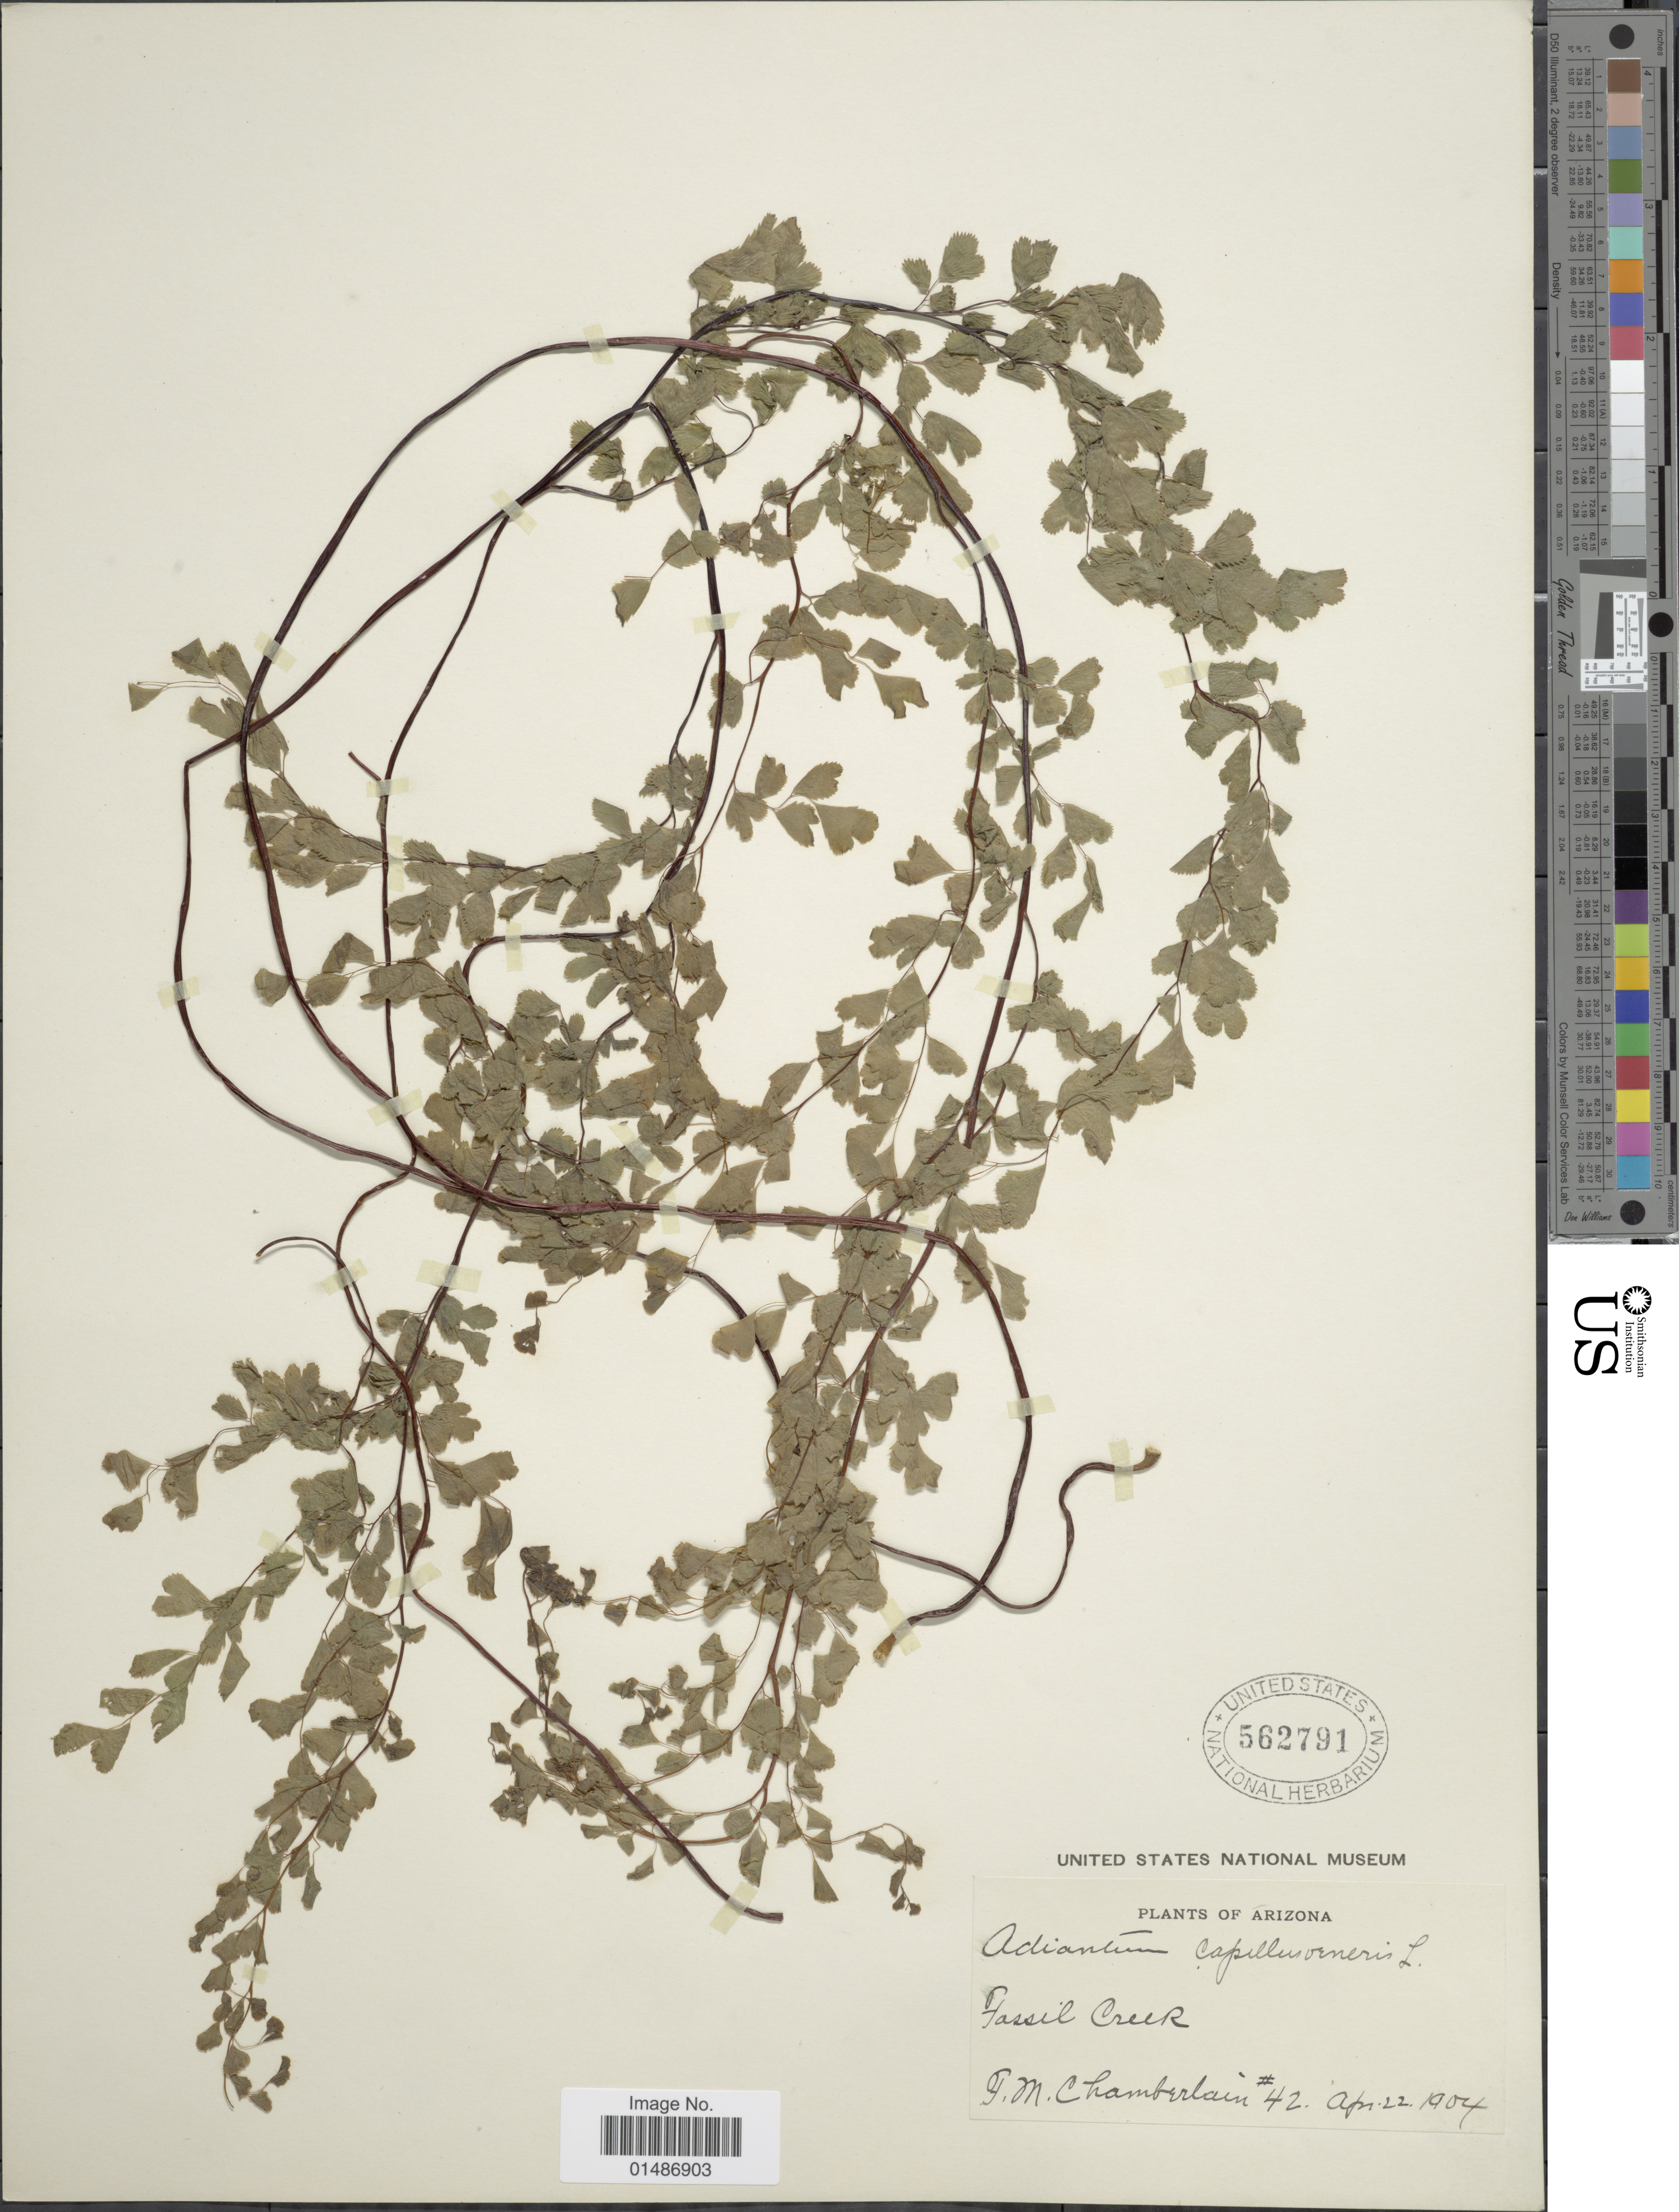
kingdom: Plantae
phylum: Tracheophyta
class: Polypodiopsida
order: Polypodiales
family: Pteridaceae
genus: Adiantum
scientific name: Adiantum capillus-veneris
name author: L.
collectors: F. Chamberlain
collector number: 42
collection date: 1904-04-22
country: United States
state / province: Arizona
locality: Fossil Creek.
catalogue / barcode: US 562791